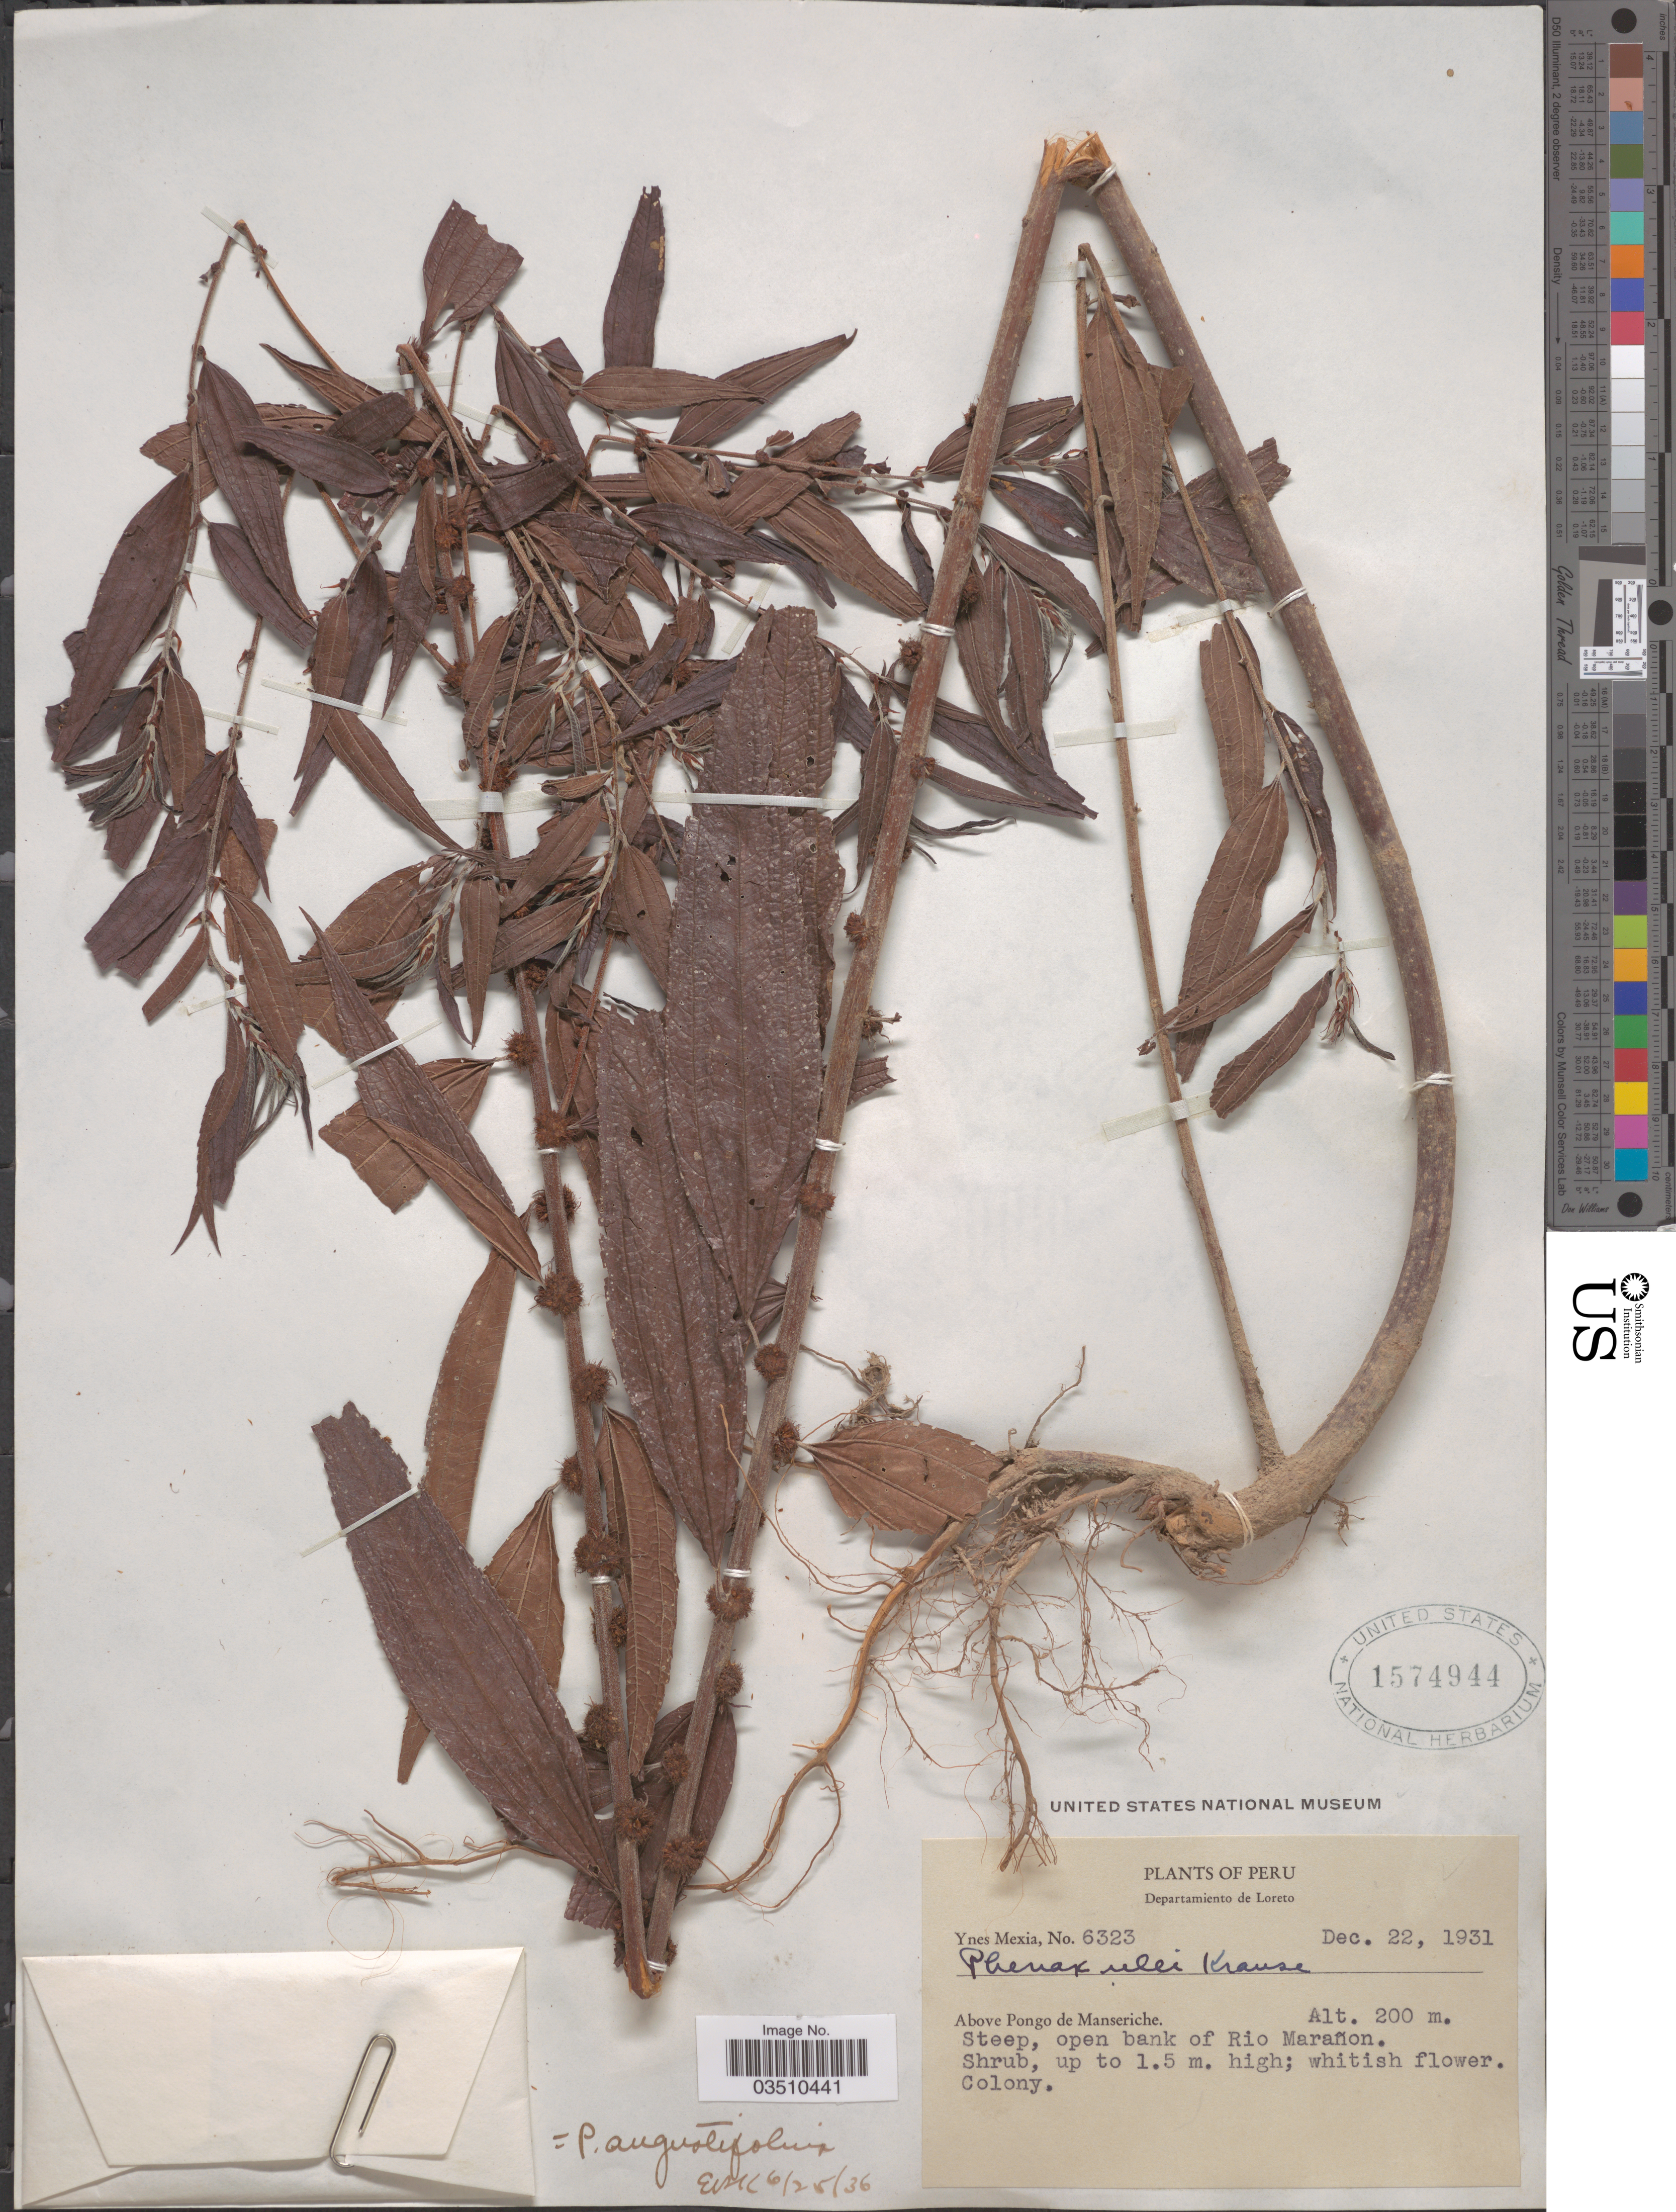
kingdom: Plantae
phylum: Tracheophyta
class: Magnoliopsida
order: Rosales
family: Urticaceae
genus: Phenax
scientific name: Phenax angustifolius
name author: (Kunth) Wedd.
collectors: Y. Mexia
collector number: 6323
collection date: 1931-12-22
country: Peru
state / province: Loreto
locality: Departamiento de Loreto. Above Pongo de Manseriche. Open bank of Rio Marañon. Colony [unsure placement].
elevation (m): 200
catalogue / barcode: US 1574944